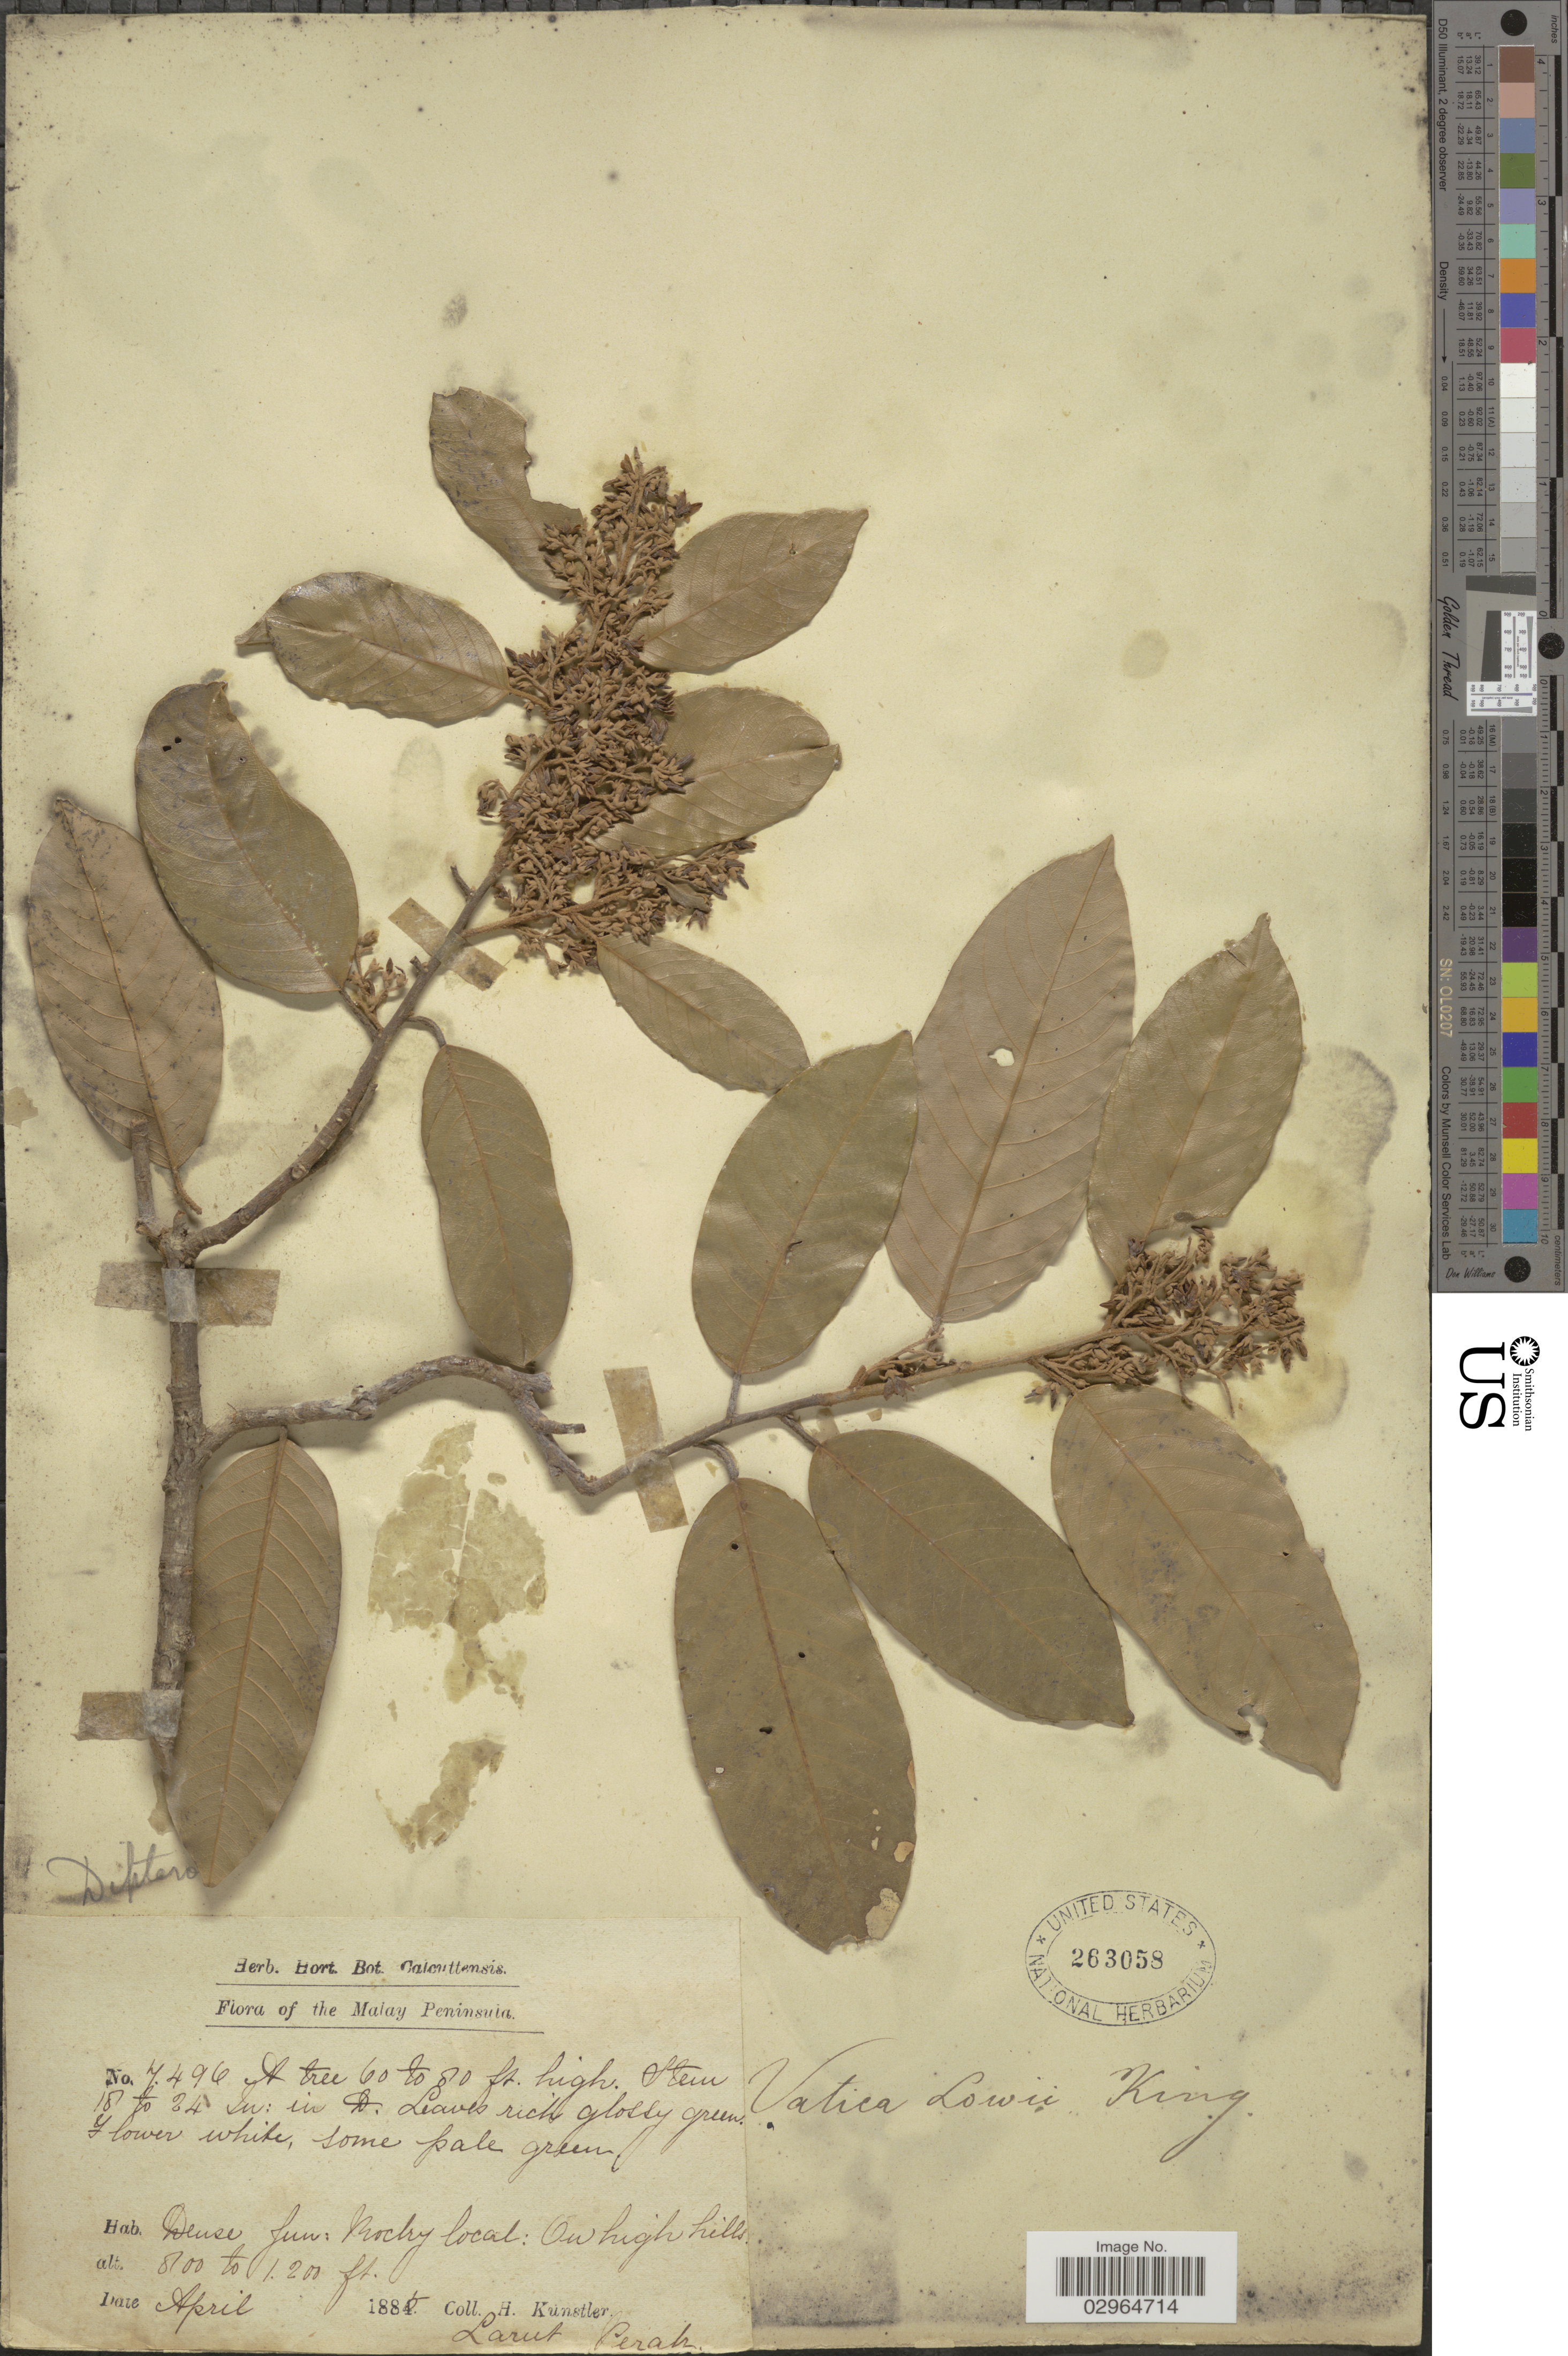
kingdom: Plantae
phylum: Tracheophyta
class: Magnoliopsida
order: Malvales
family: Dipterocarpaceae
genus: Vatica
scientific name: Vatica lowii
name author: King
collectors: H. Kunstler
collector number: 7496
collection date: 1885-04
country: Malaysia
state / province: Perak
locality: Malay Peninsula. Larut.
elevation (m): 244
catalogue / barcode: US 263058